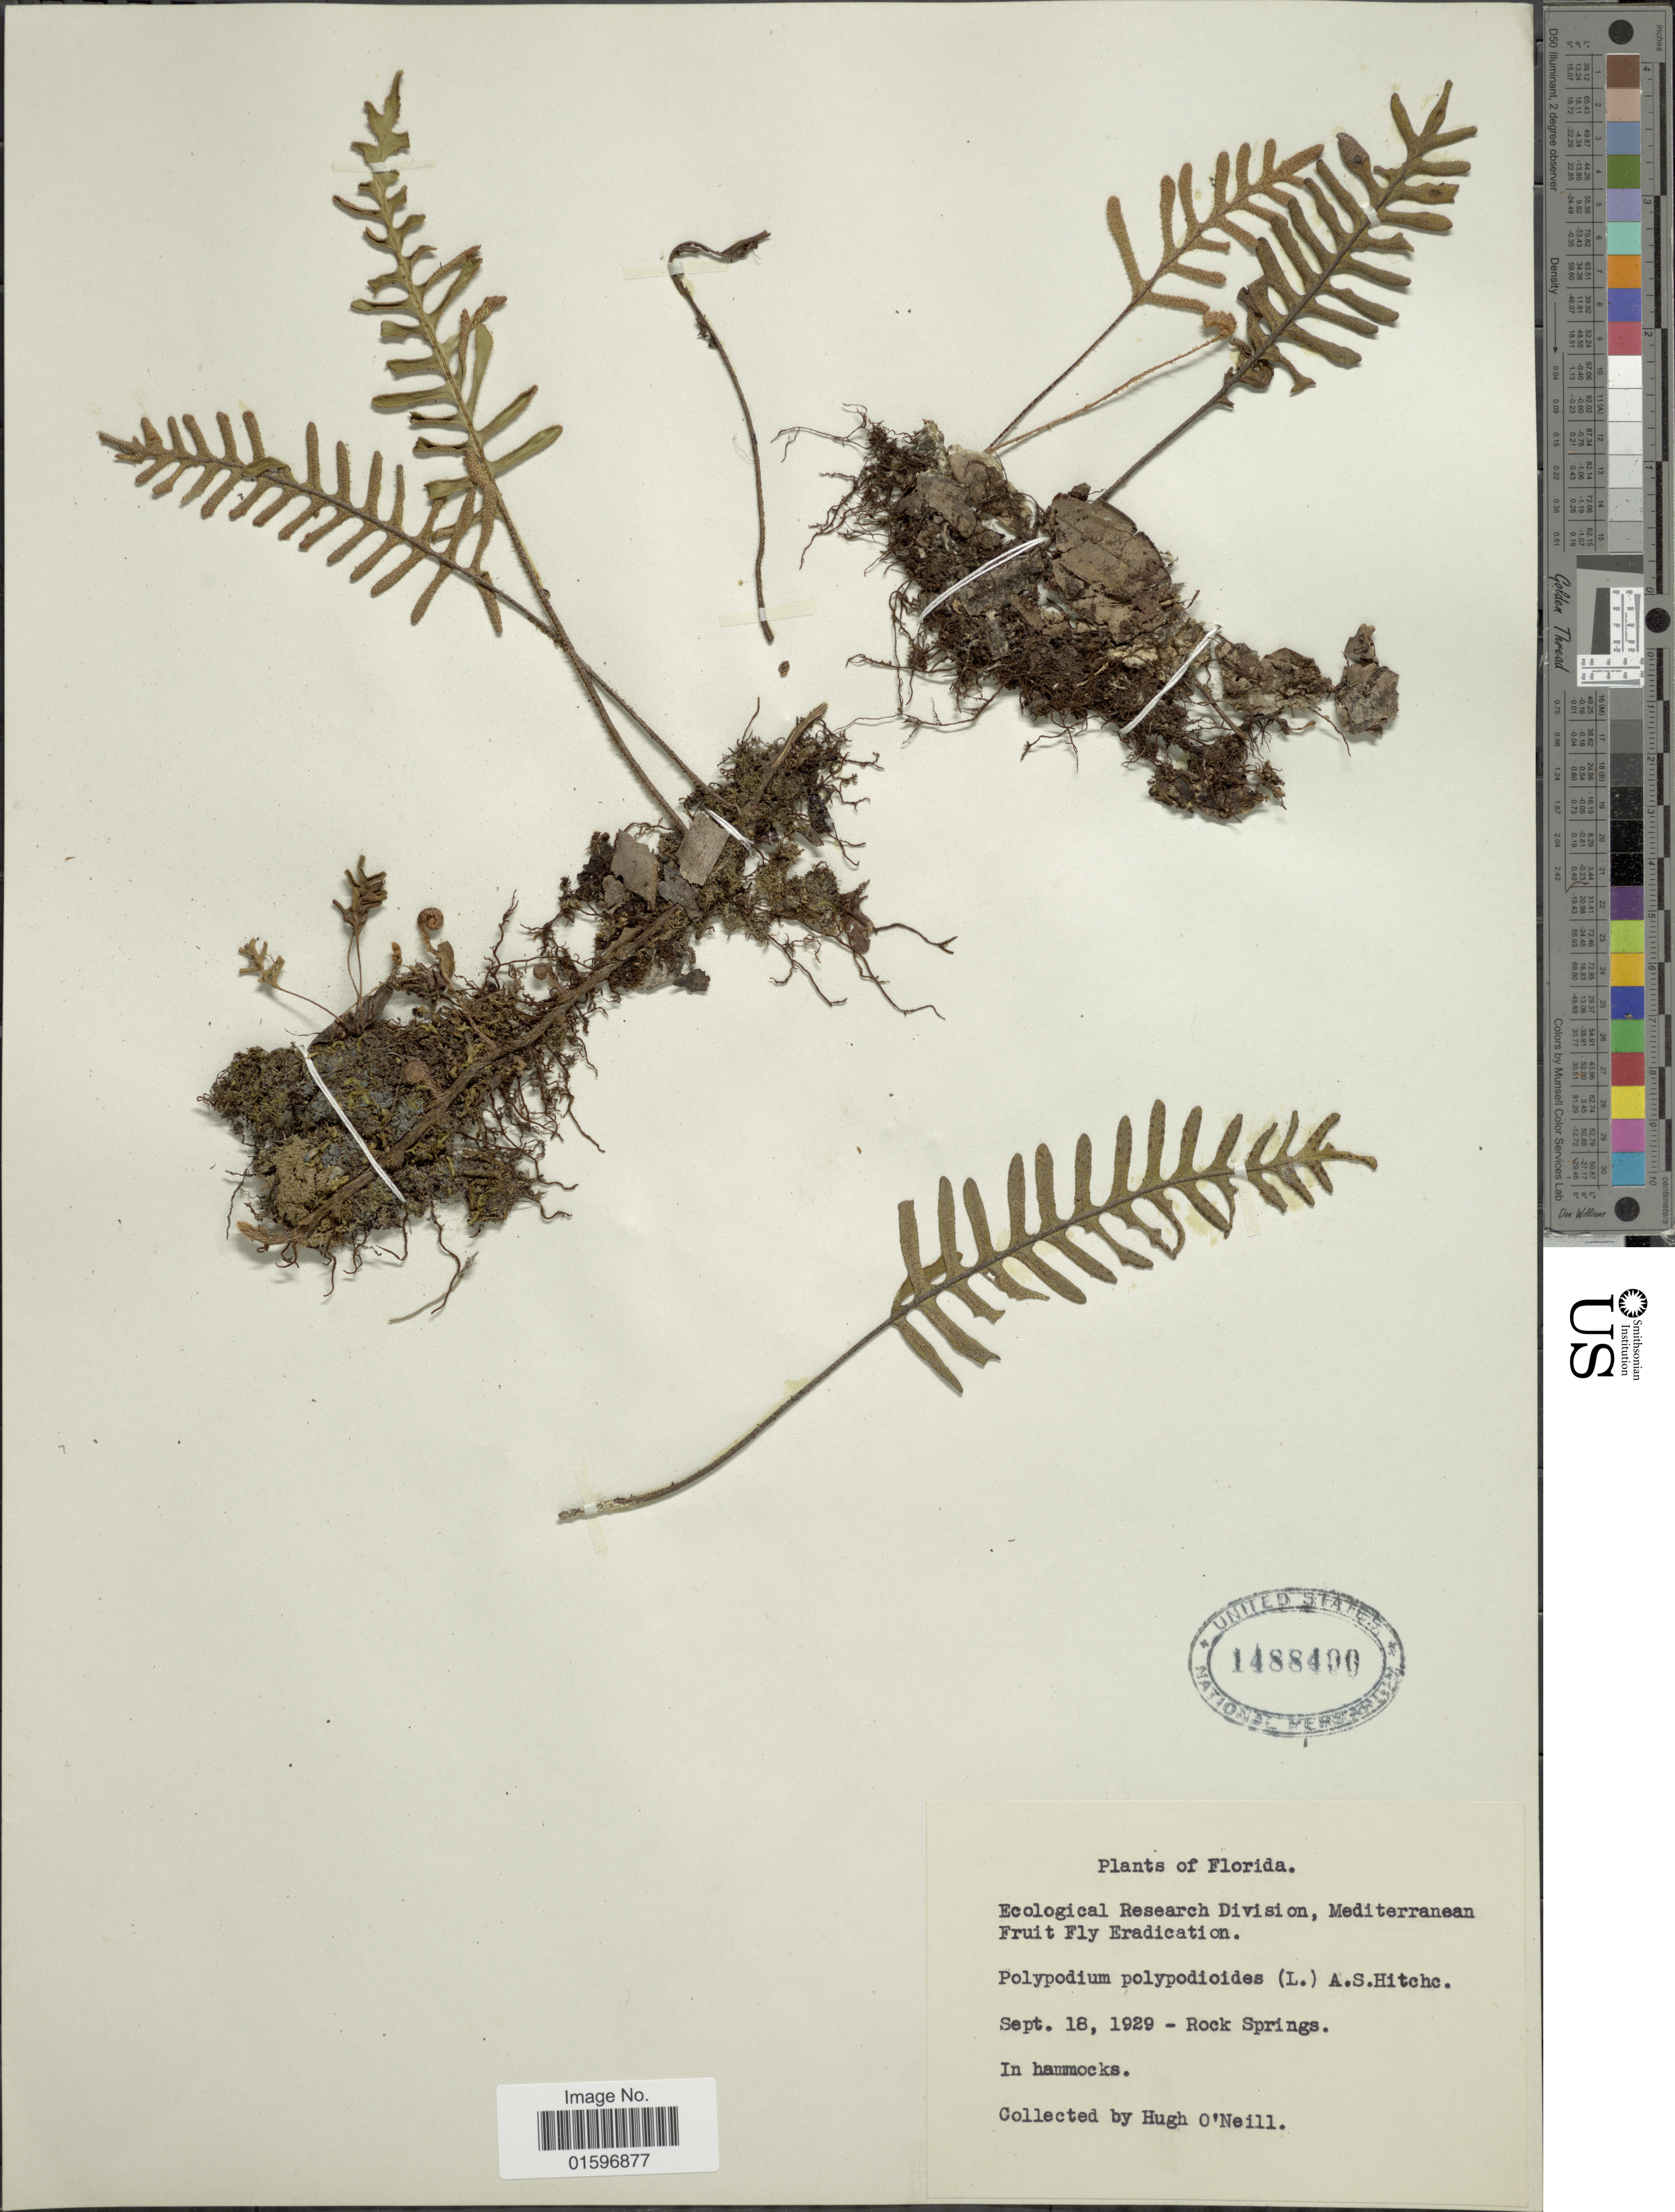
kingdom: Plantae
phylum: Tracheophyta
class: Polypodiopsida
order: Polypodiales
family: Polypodiaceae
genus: Pleopeltis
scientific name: Pleopeltis polypodioides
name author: (L.) E.G. Andrews & Windham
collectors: H. O'neil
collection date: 1929-09-18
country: United States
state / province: Florida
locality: Rock Springs.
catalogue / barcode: US 1488490